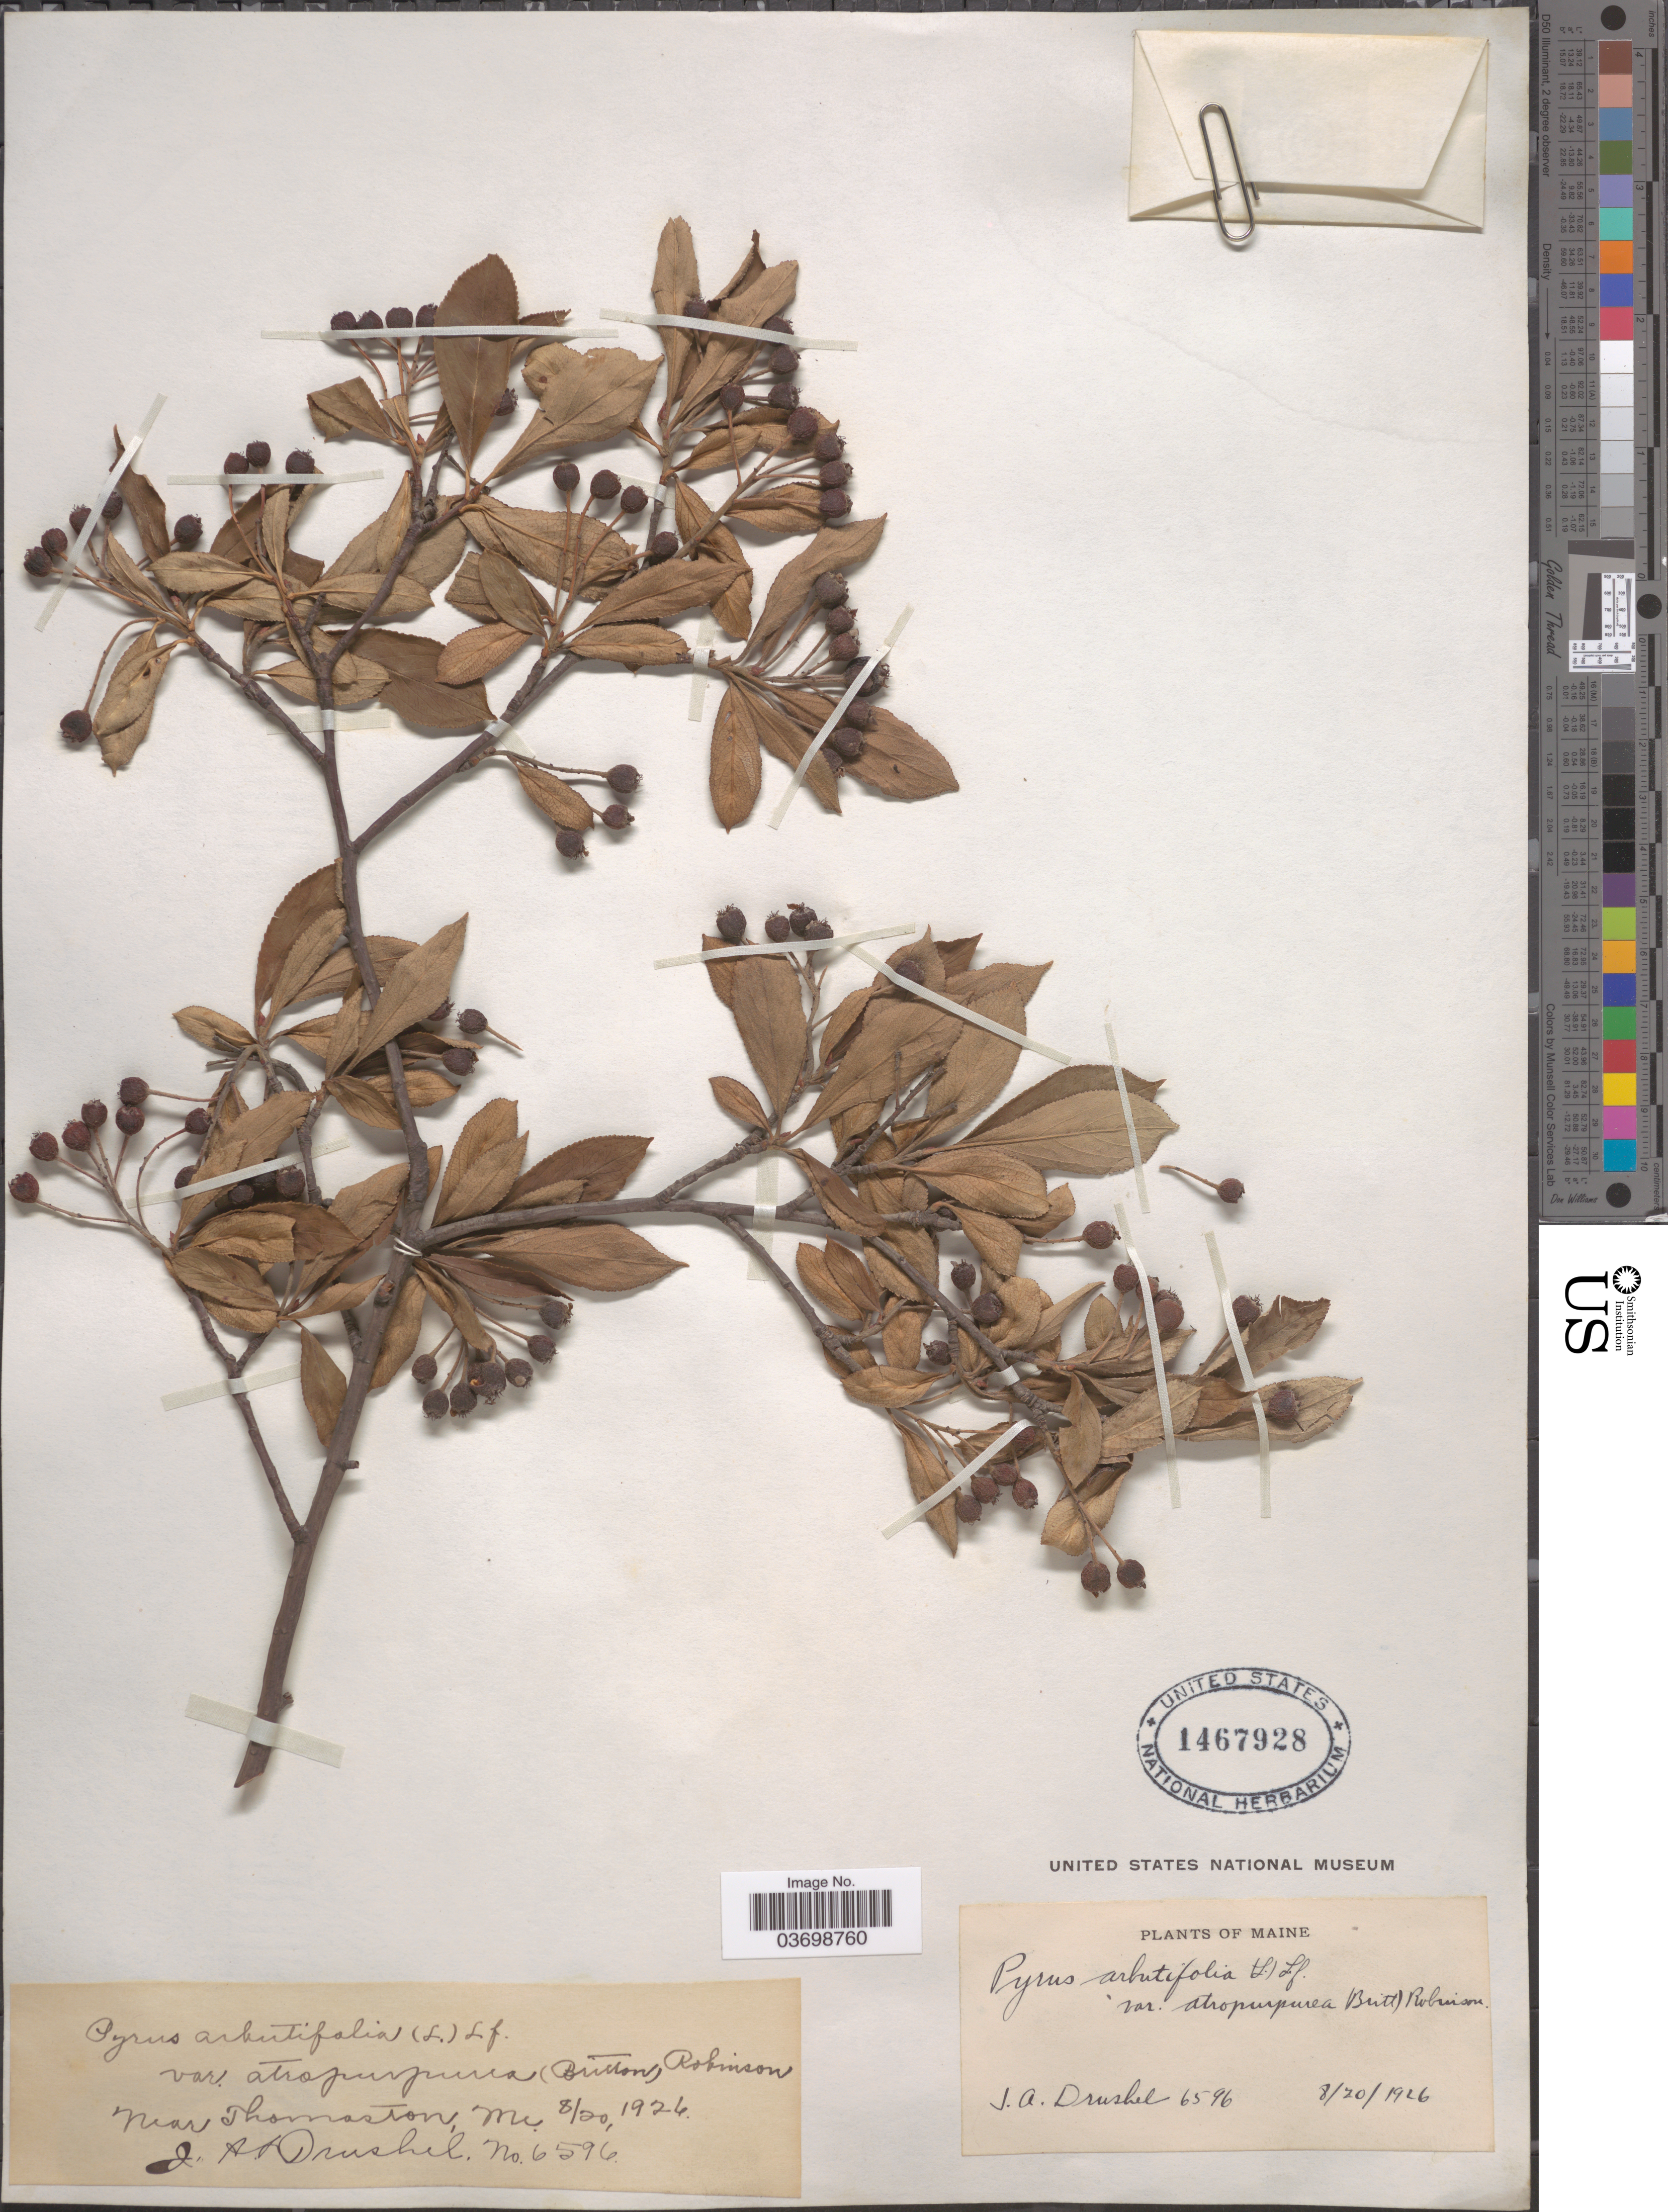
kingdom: Plantae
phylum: Tracheophyta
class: Magnoliopsida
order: Rosales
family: Rosaceae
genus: Aronia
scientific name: Aronia x prunifolia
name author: (Marshall) Rehder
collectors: J. A. Drushel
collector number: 6596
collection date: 1926-08-20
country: United States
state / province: Maine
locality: Near Thomaston.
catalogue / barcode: US 1467928